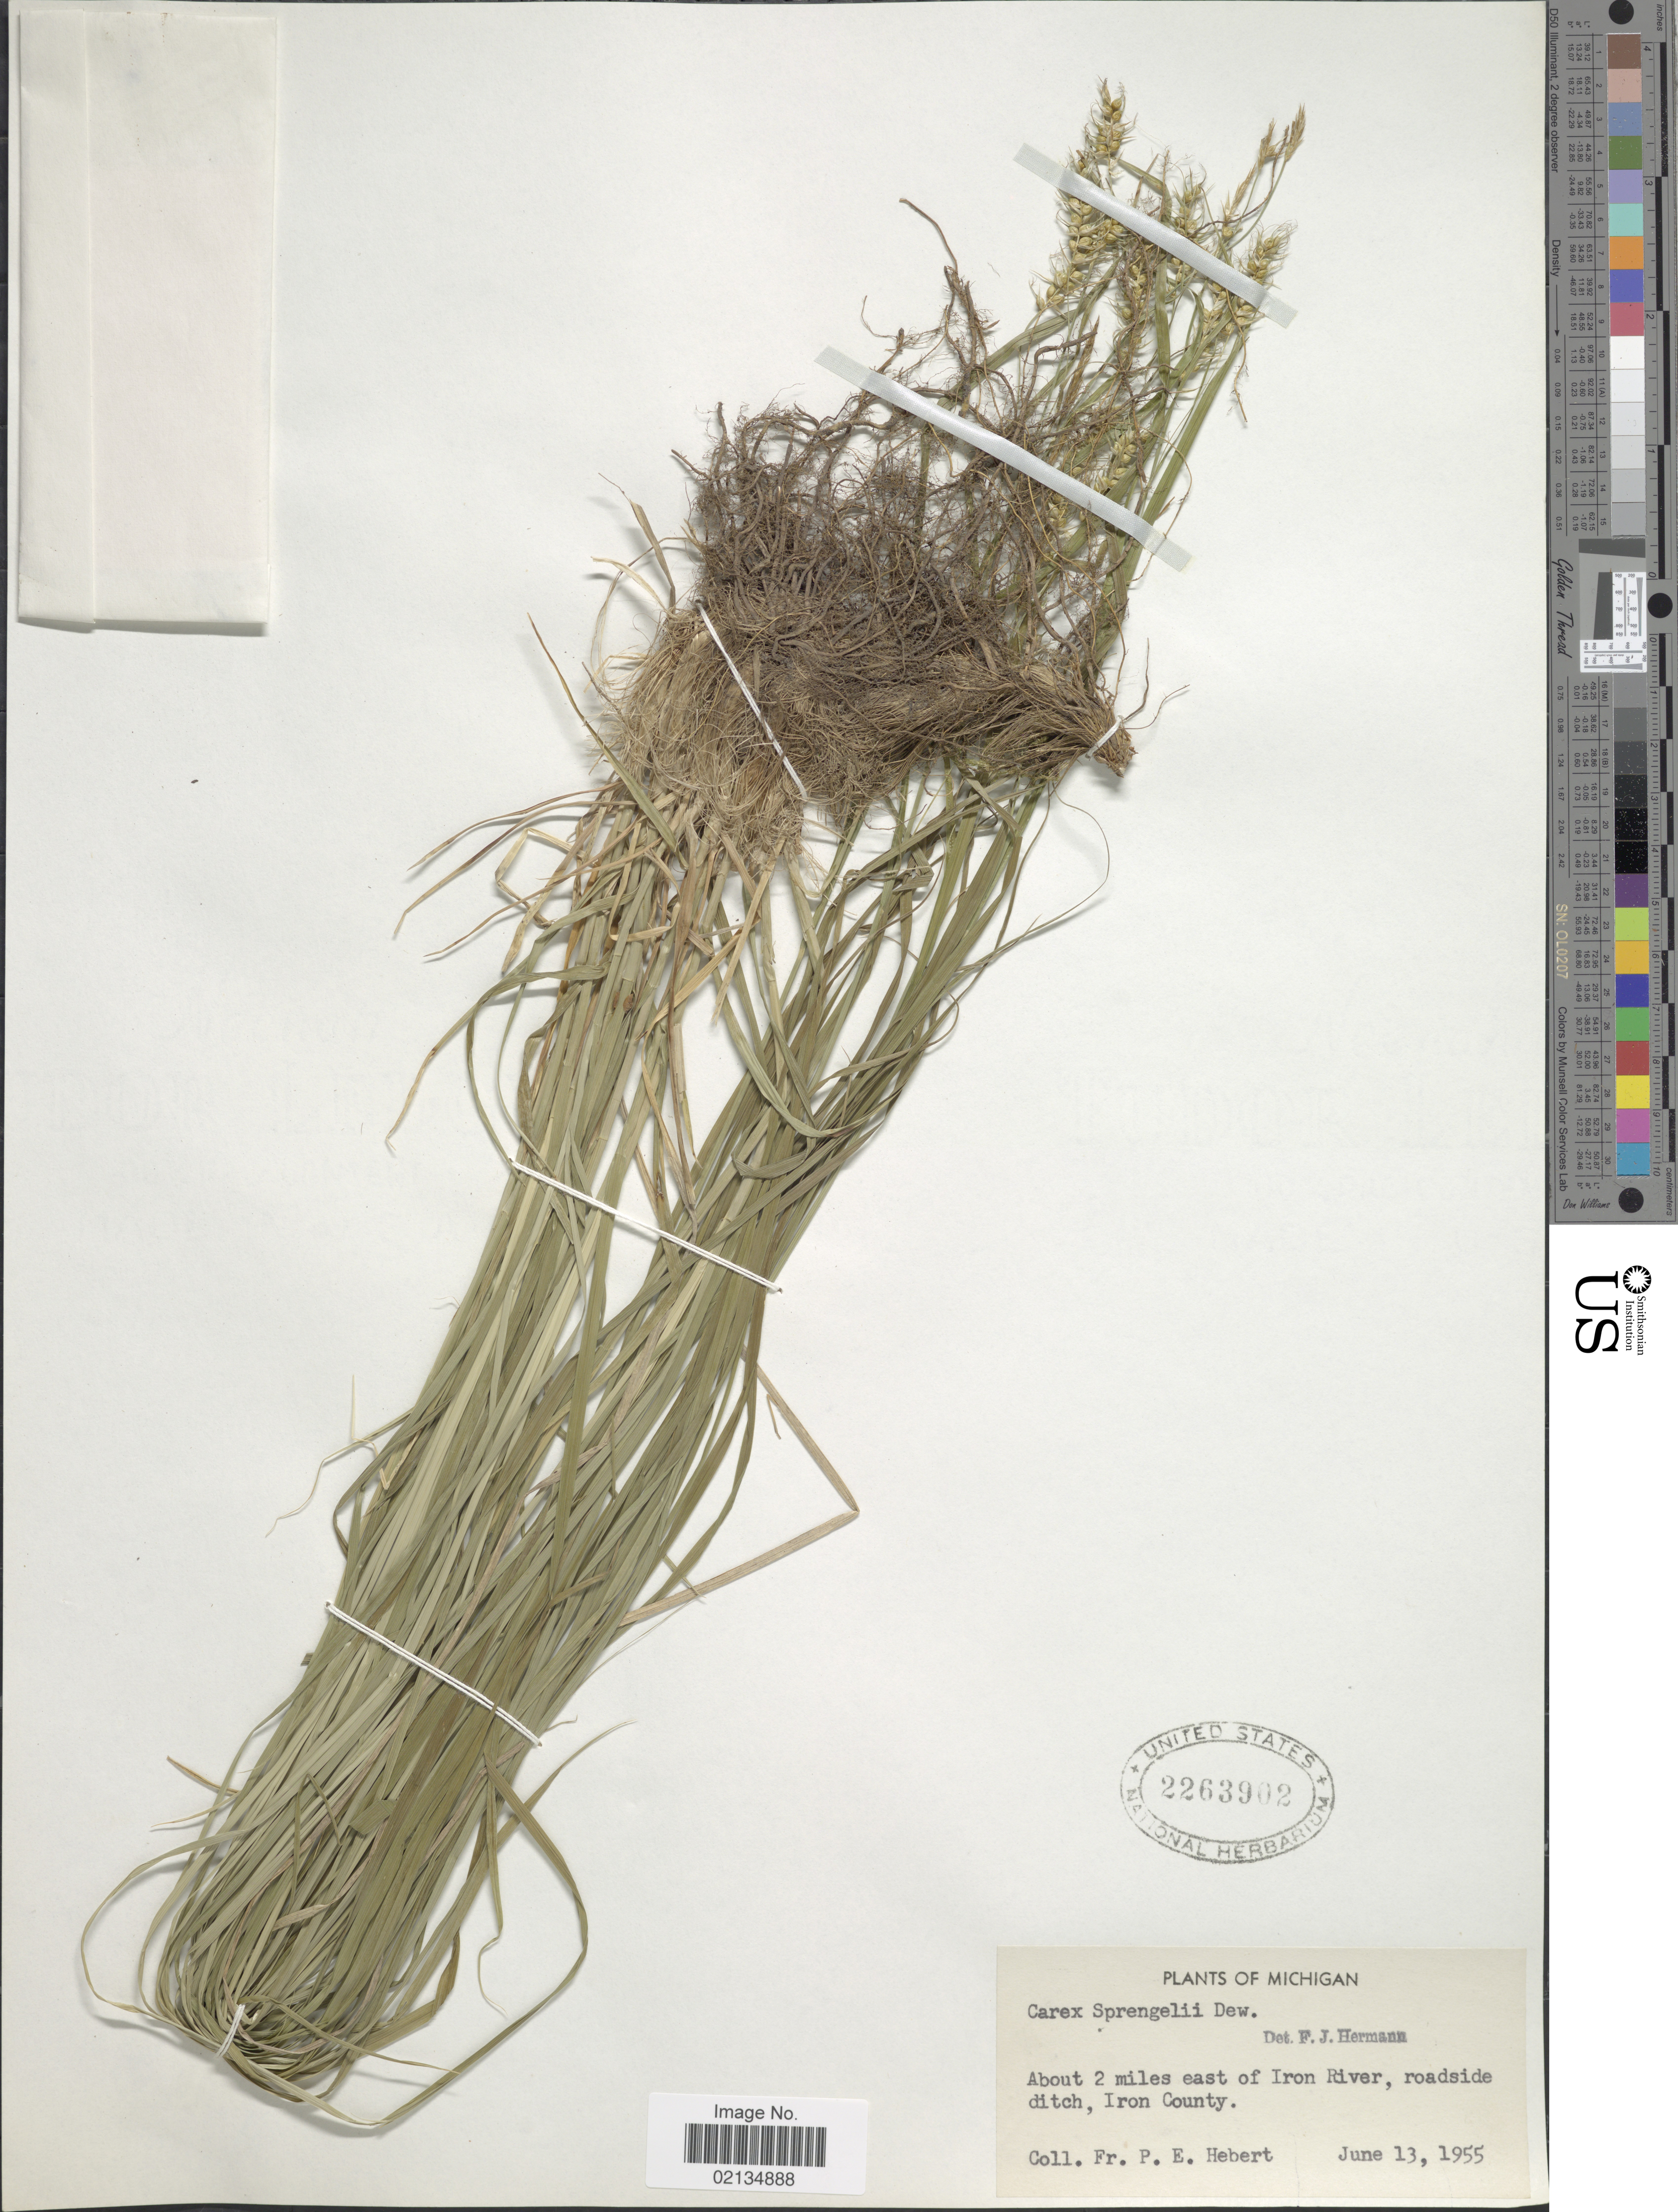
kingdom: Plantae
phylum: Tracheophyta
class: Liliopsida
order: Poales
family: Cyperaceae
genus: Carex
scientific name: Carex sprengelii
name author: Dewey ex Spreng.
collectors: P. Hebert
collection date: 1955-06-13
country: United States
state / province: Michigan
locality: About 2 miles east of Iron River, roadside ditch, Iron County.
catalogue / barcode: US 2263902